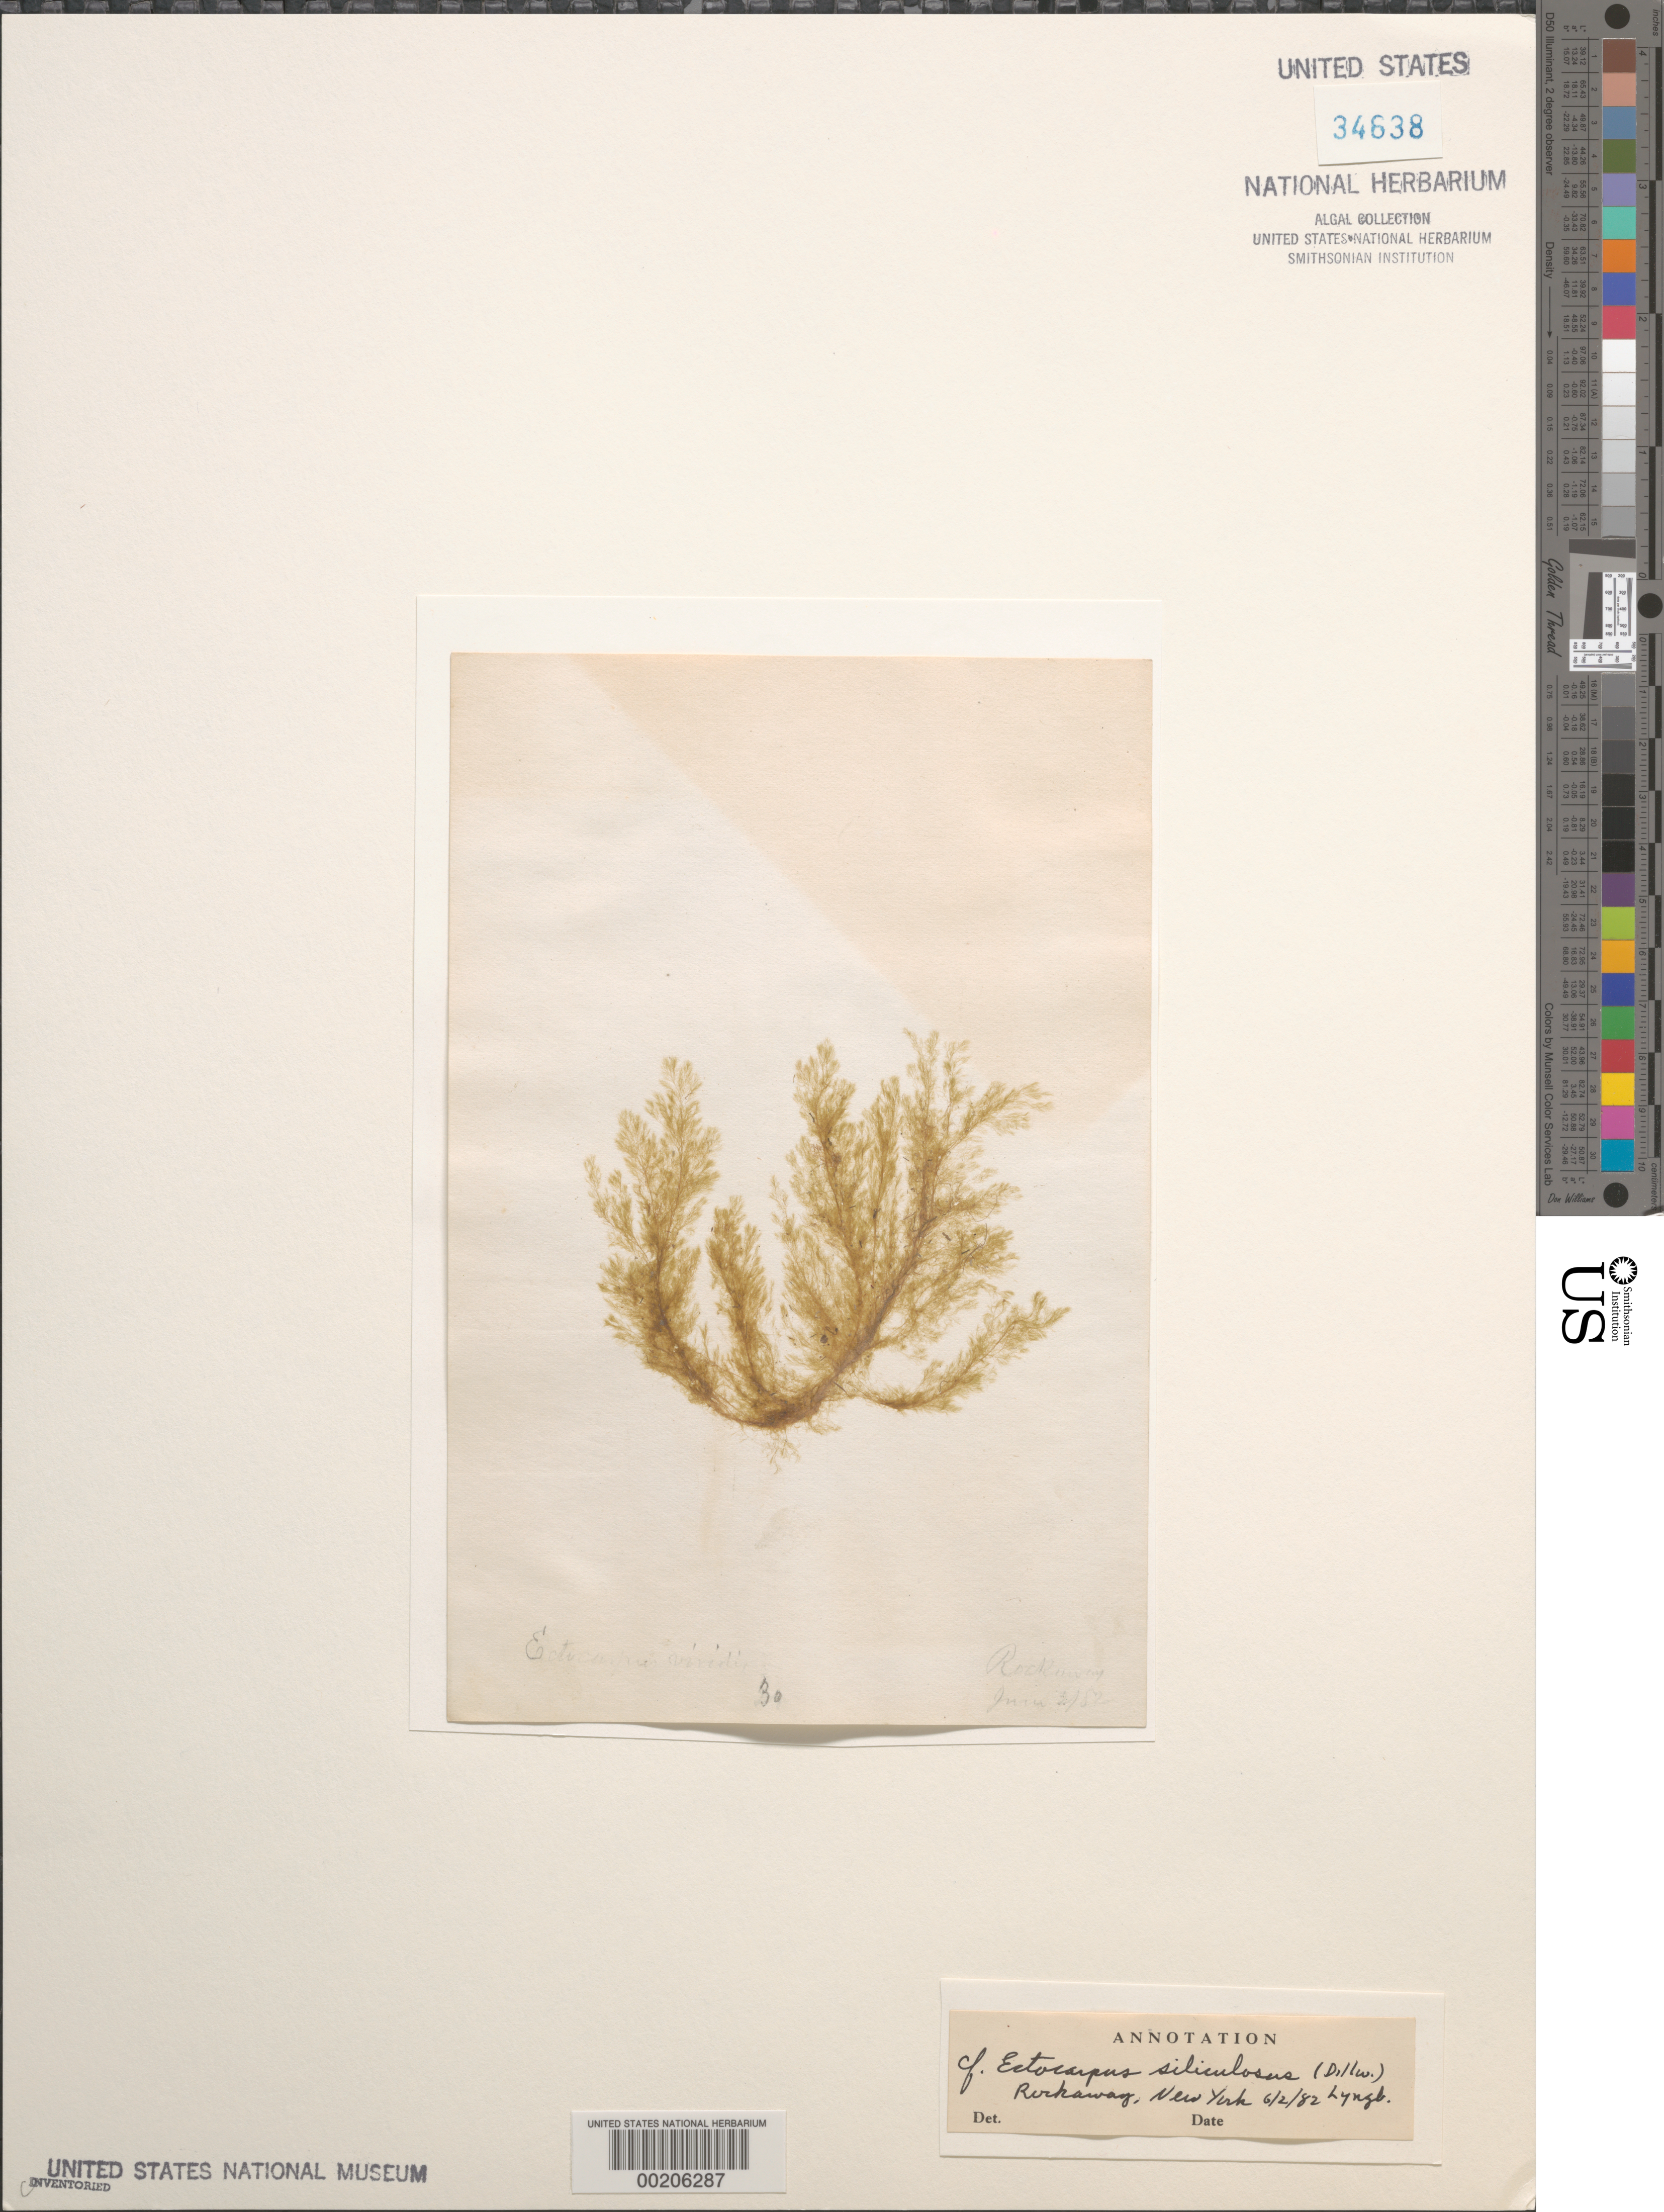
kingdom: Chromista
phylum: Ochrophyta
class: Phaeophyceae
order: Ectocarpales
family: Ectocarpaceae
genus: Ectocarpus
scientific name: Ectocarpus siliculosus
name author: (Dillwyn) Lyngbye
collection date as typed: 02 Jun 1882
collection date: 1882-06-02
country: United States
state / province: New York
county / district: Queens County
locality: Rockaway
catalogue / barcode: US 34638